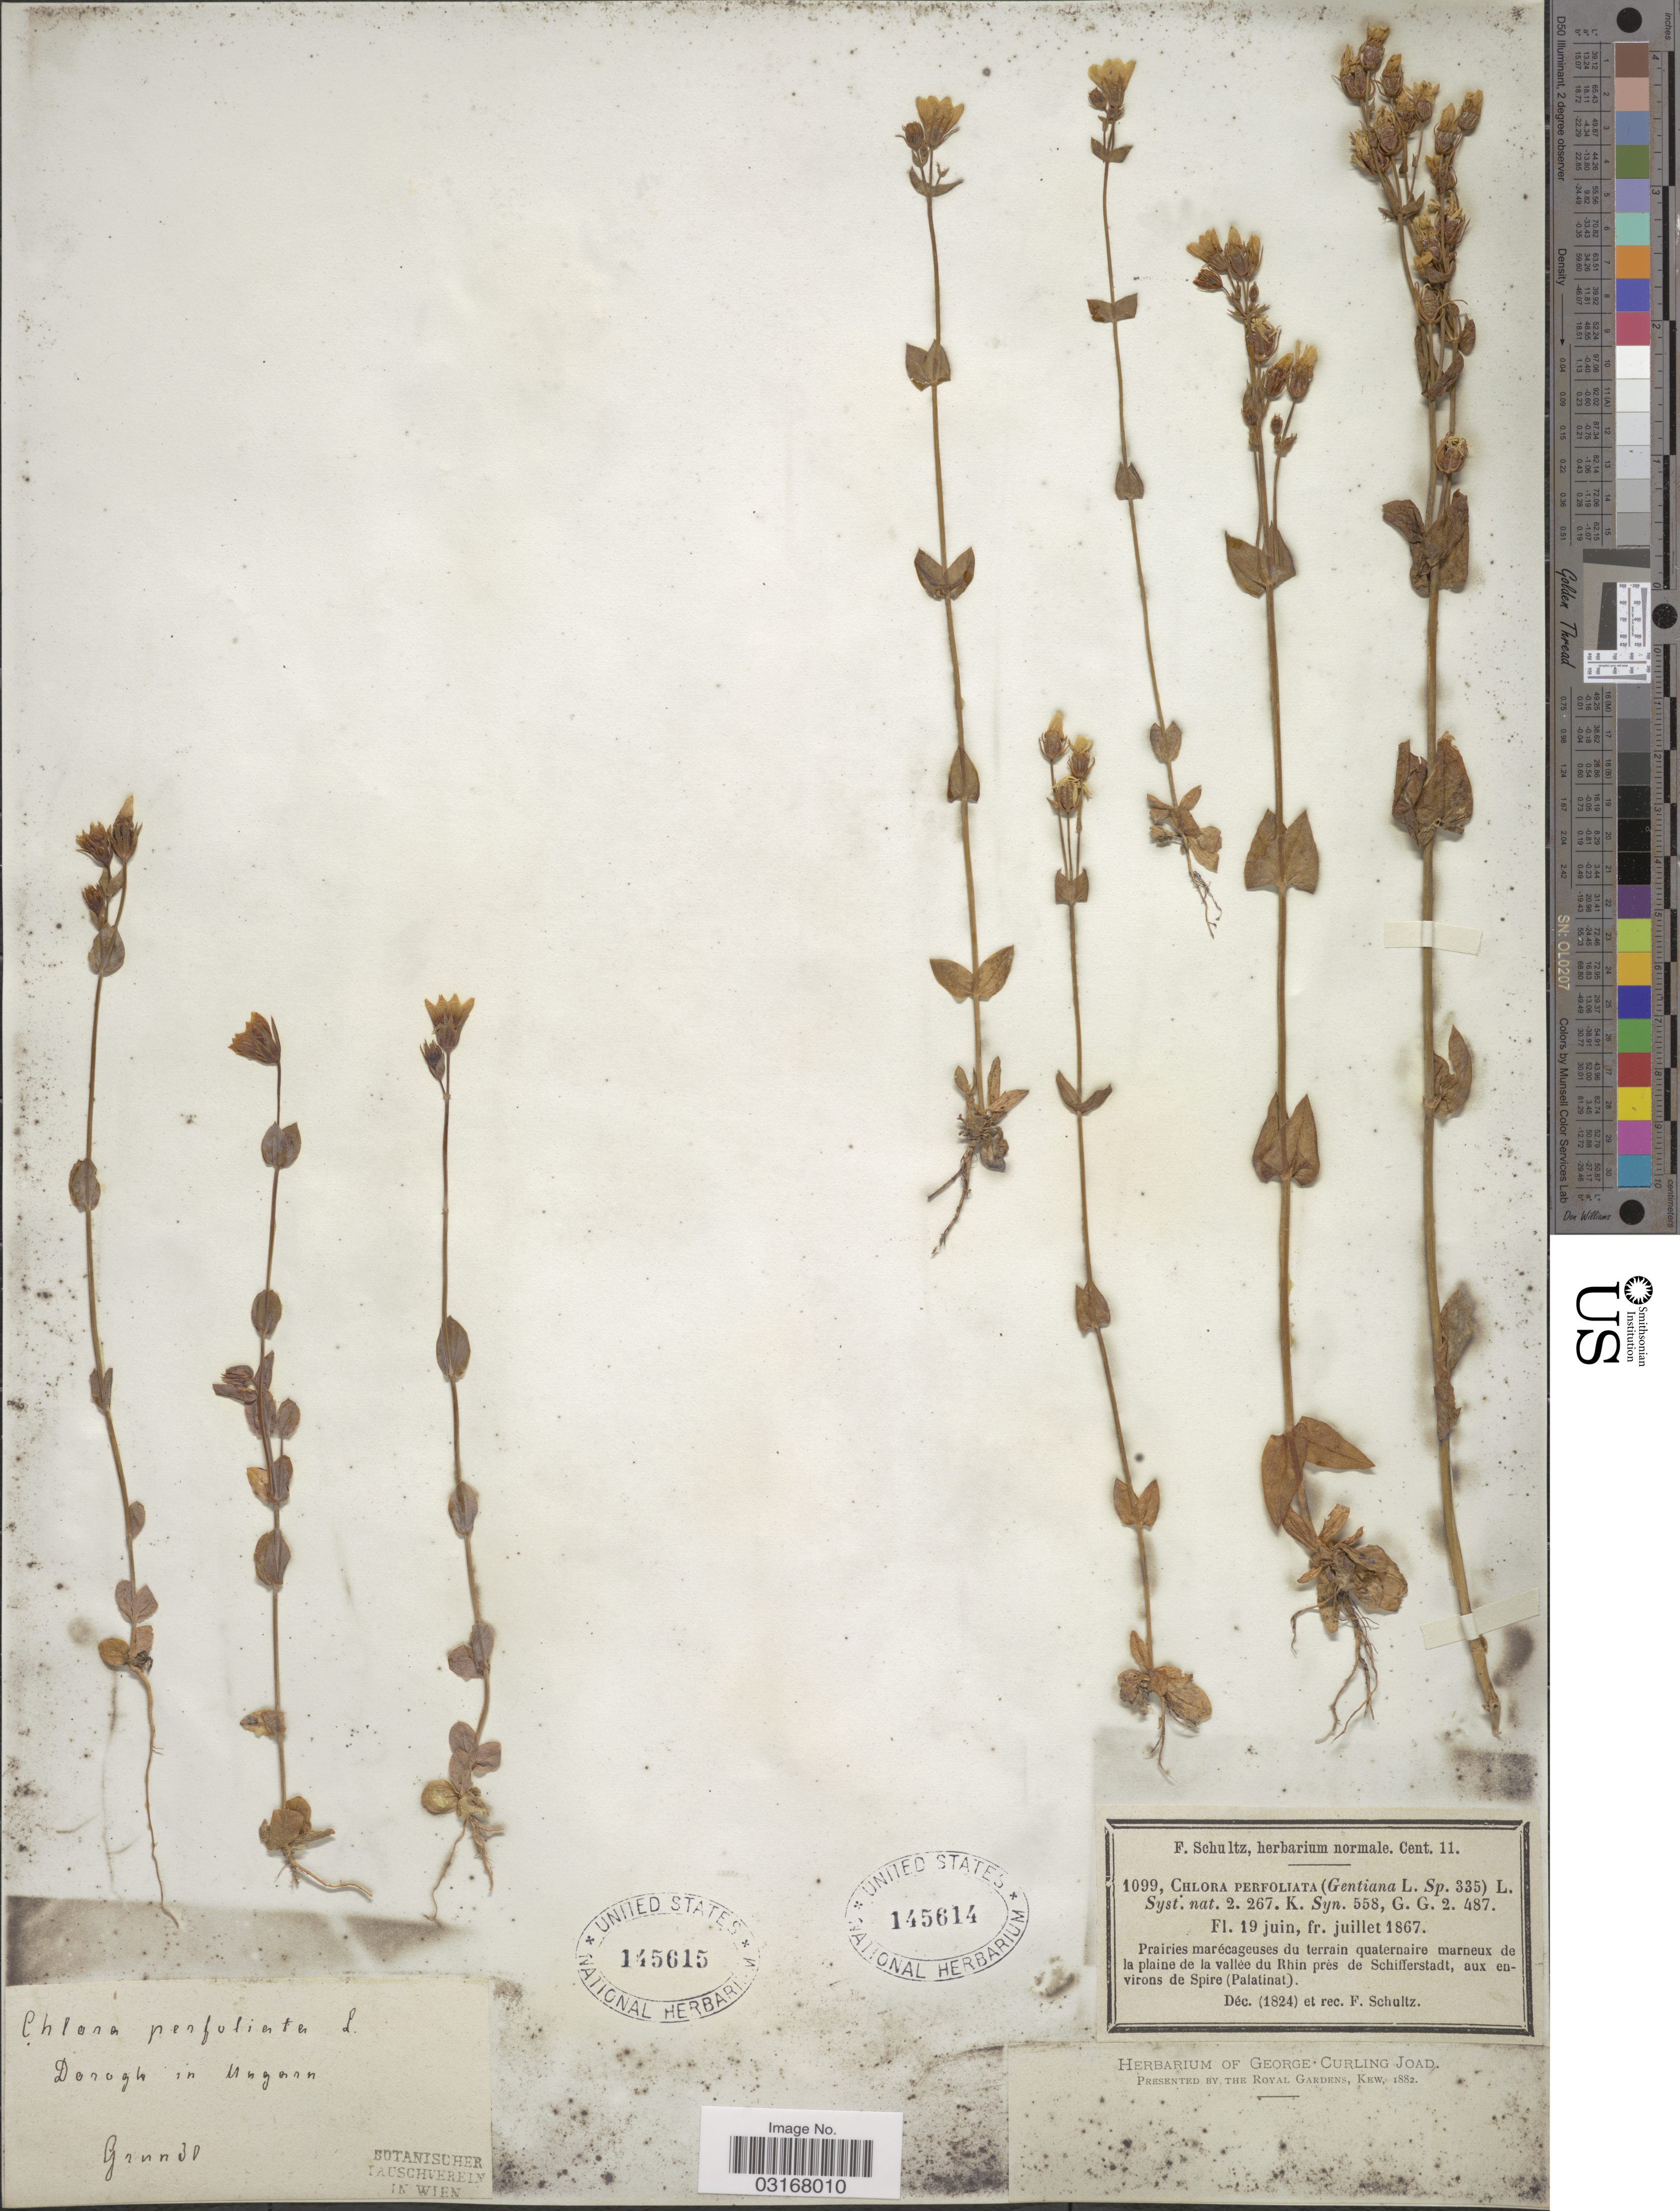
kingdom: Plantae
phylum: Tracheophyta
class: Magnoliopsida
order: Gentianales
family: Gentianaceae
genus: Chlora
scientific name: Chlora perfoliata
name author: (L.) L.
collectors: Grundl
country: Hungary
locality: Dorogh in Ungarn.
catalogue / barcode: US 145615-2